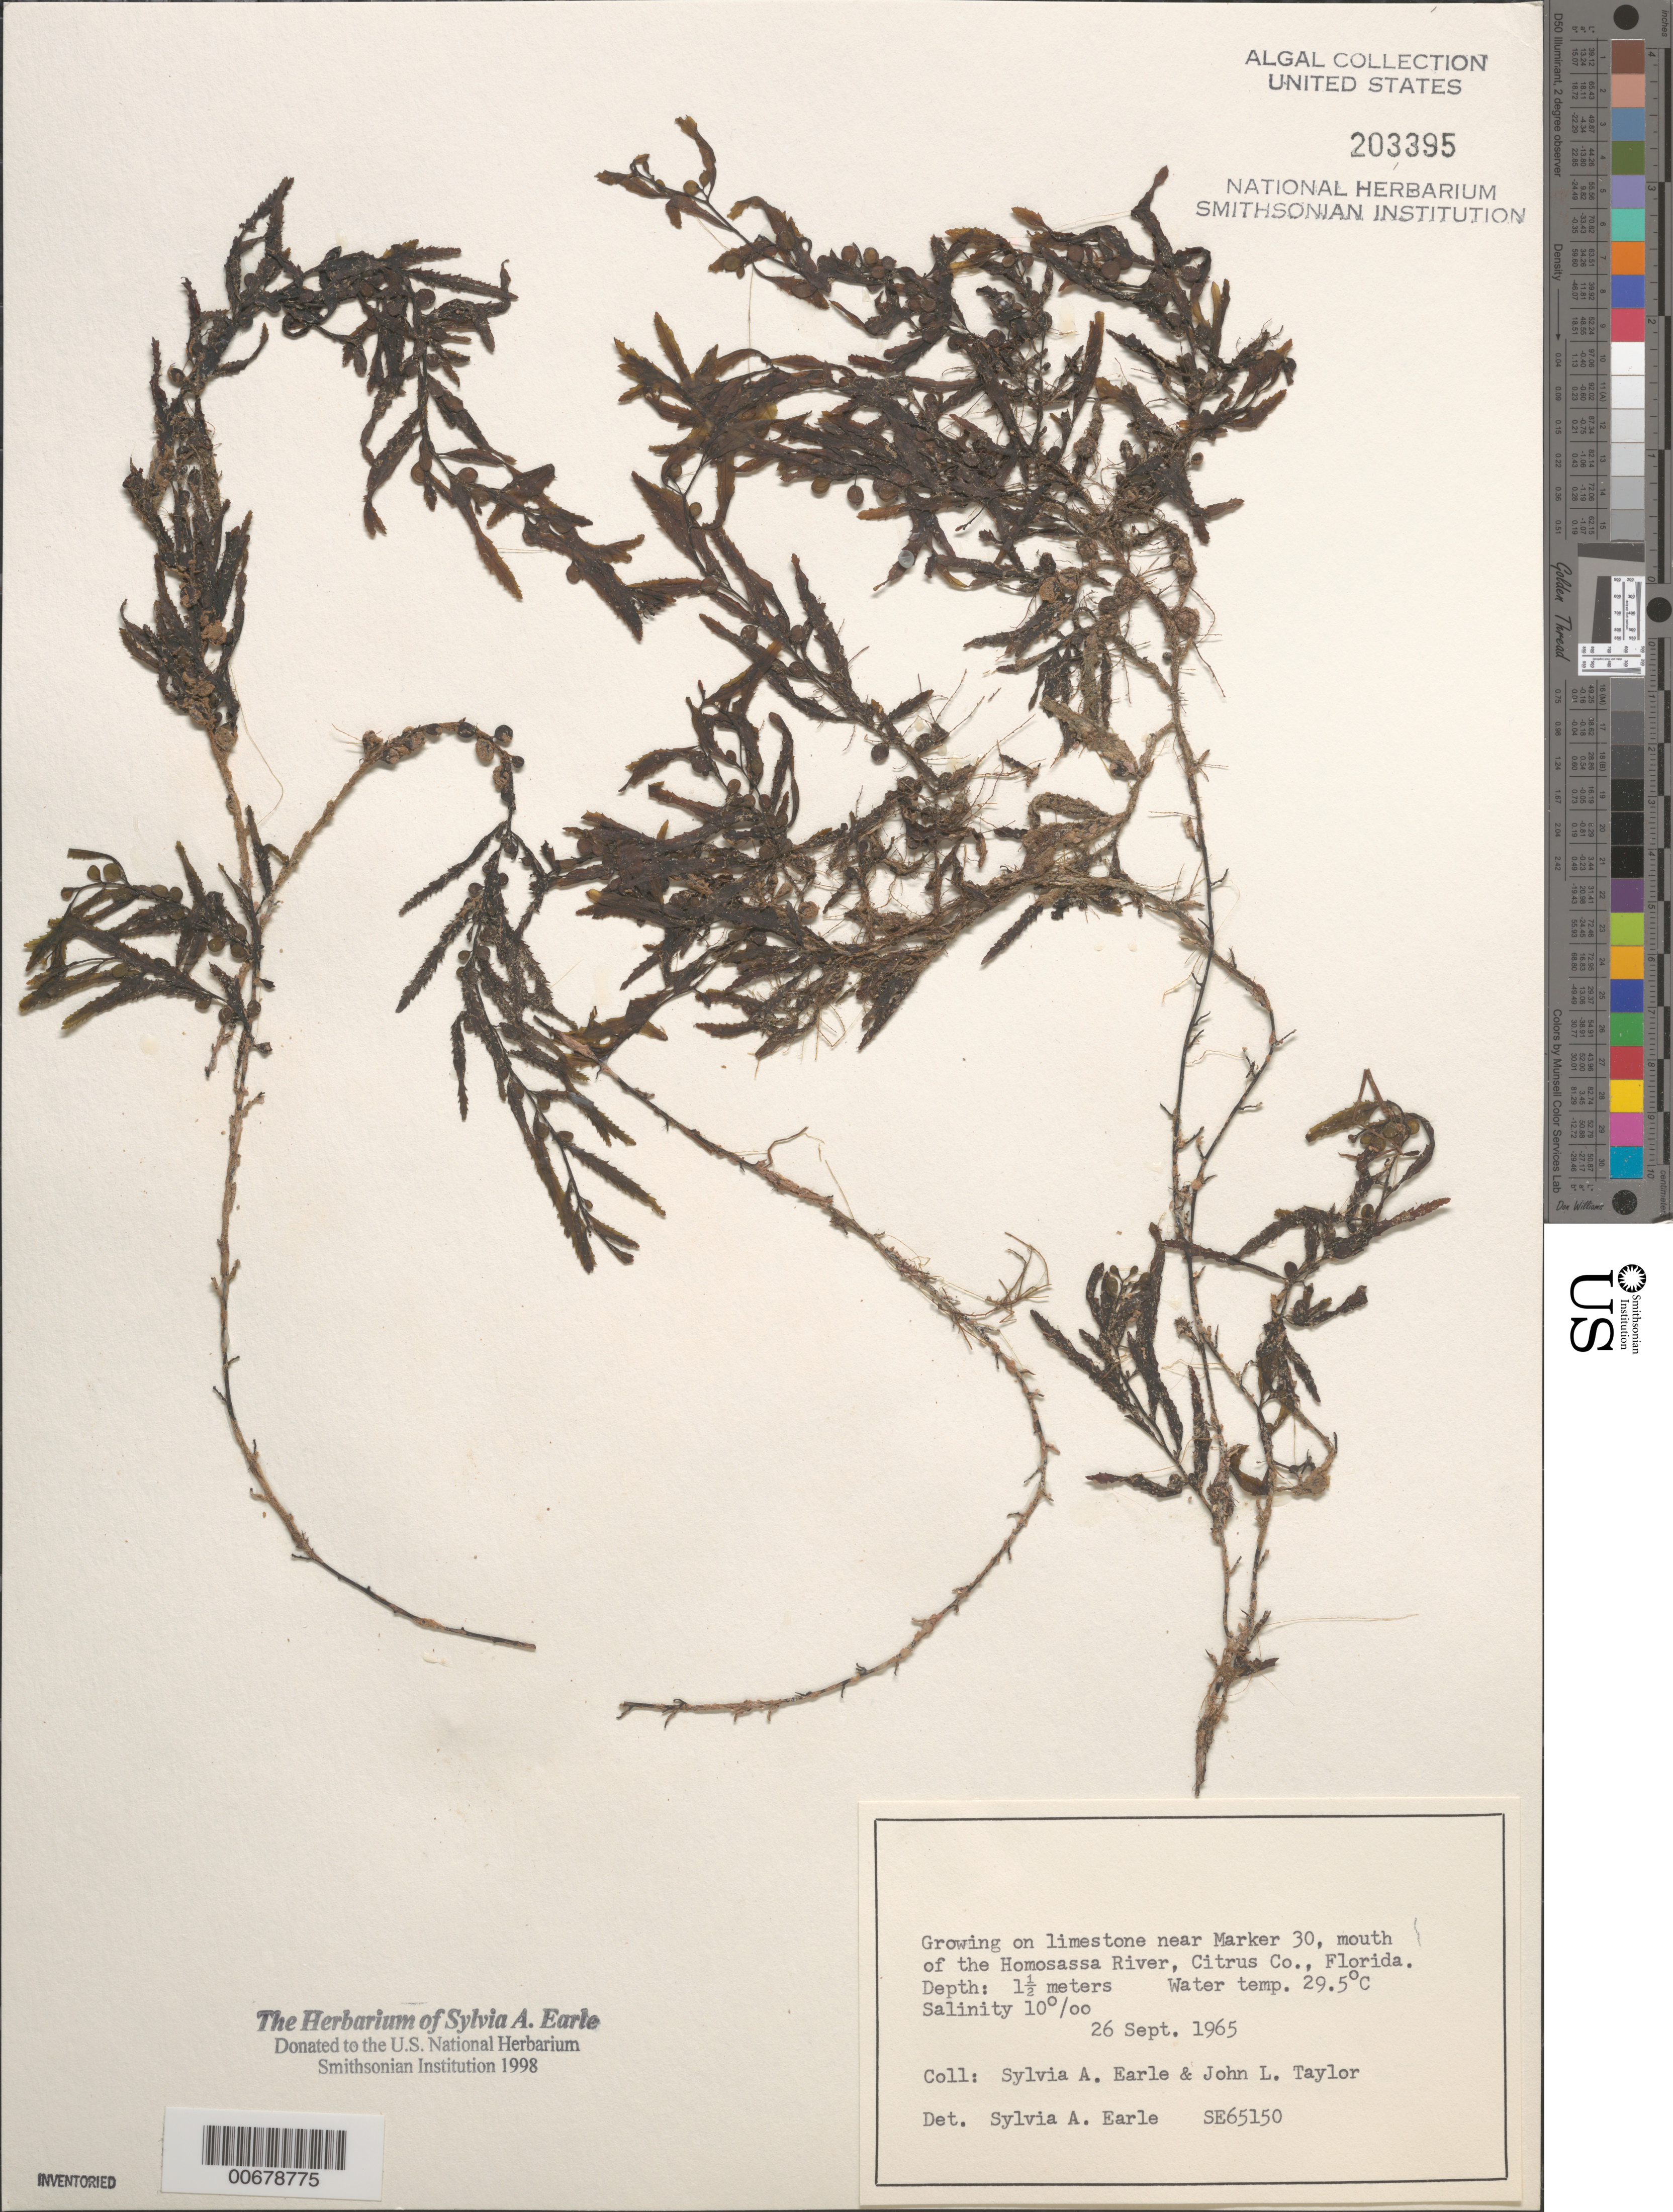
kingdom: Chromista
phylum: Ochrophyta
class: Phaeophyceae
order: Fucales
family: Sargassaceae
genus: Sargassum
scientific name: Sargassum sp.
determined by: Earle, S. A.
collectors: S. A. Earle & J. L. Taylor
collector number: SE 65150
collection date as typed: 26 Sep 1965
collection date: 1965-09-26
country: United States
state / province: Florida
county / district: Citrus County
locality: Marker 30, Homosassa River mouth, Gulf of Mexico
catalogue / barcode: US 203395